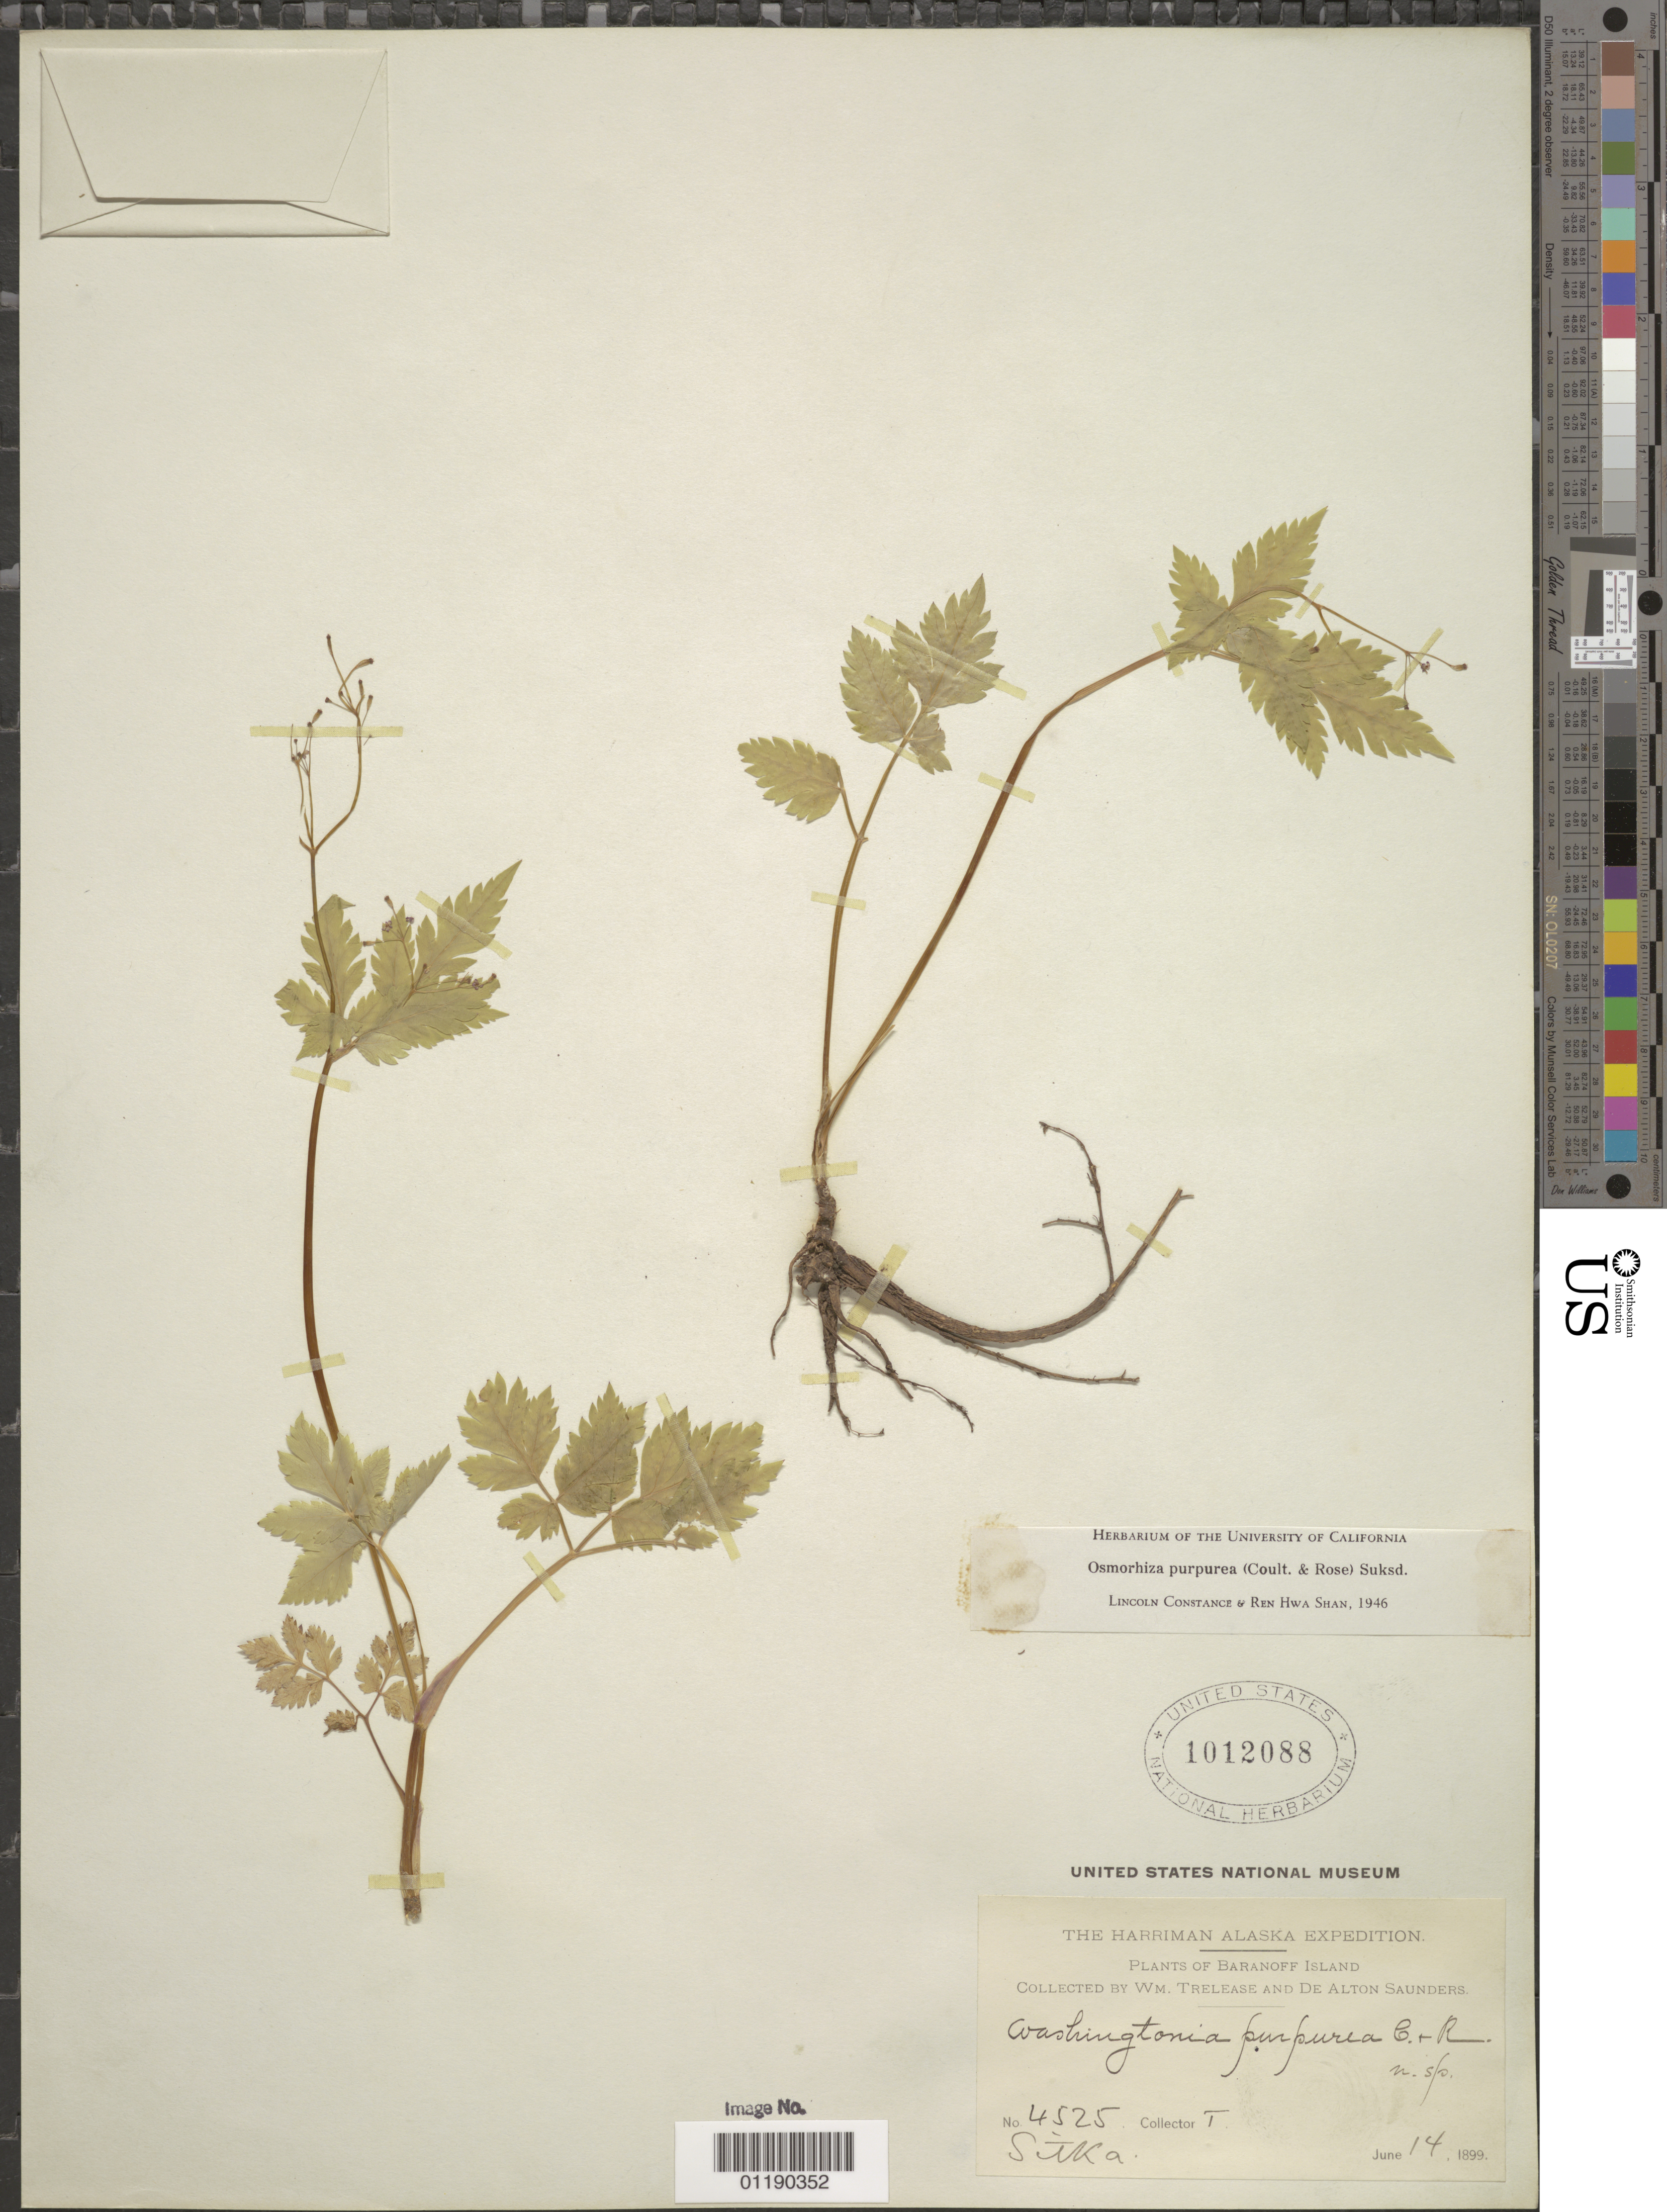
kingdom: Plantae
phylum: Tracheophyta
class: Magnoliopsida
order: Apiales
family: Apiaceae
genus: Osmorhiza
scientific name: Osmorhiza purpurea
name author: (J.M. Coult. & Rose) Suksd.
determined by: Constance, L.; Shan, R. H.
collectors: W. Trelease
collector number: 4525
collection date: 1899-06-14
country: United States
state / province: Alaska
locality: Baranoff Island. Sitka.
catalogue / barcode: US 1012088